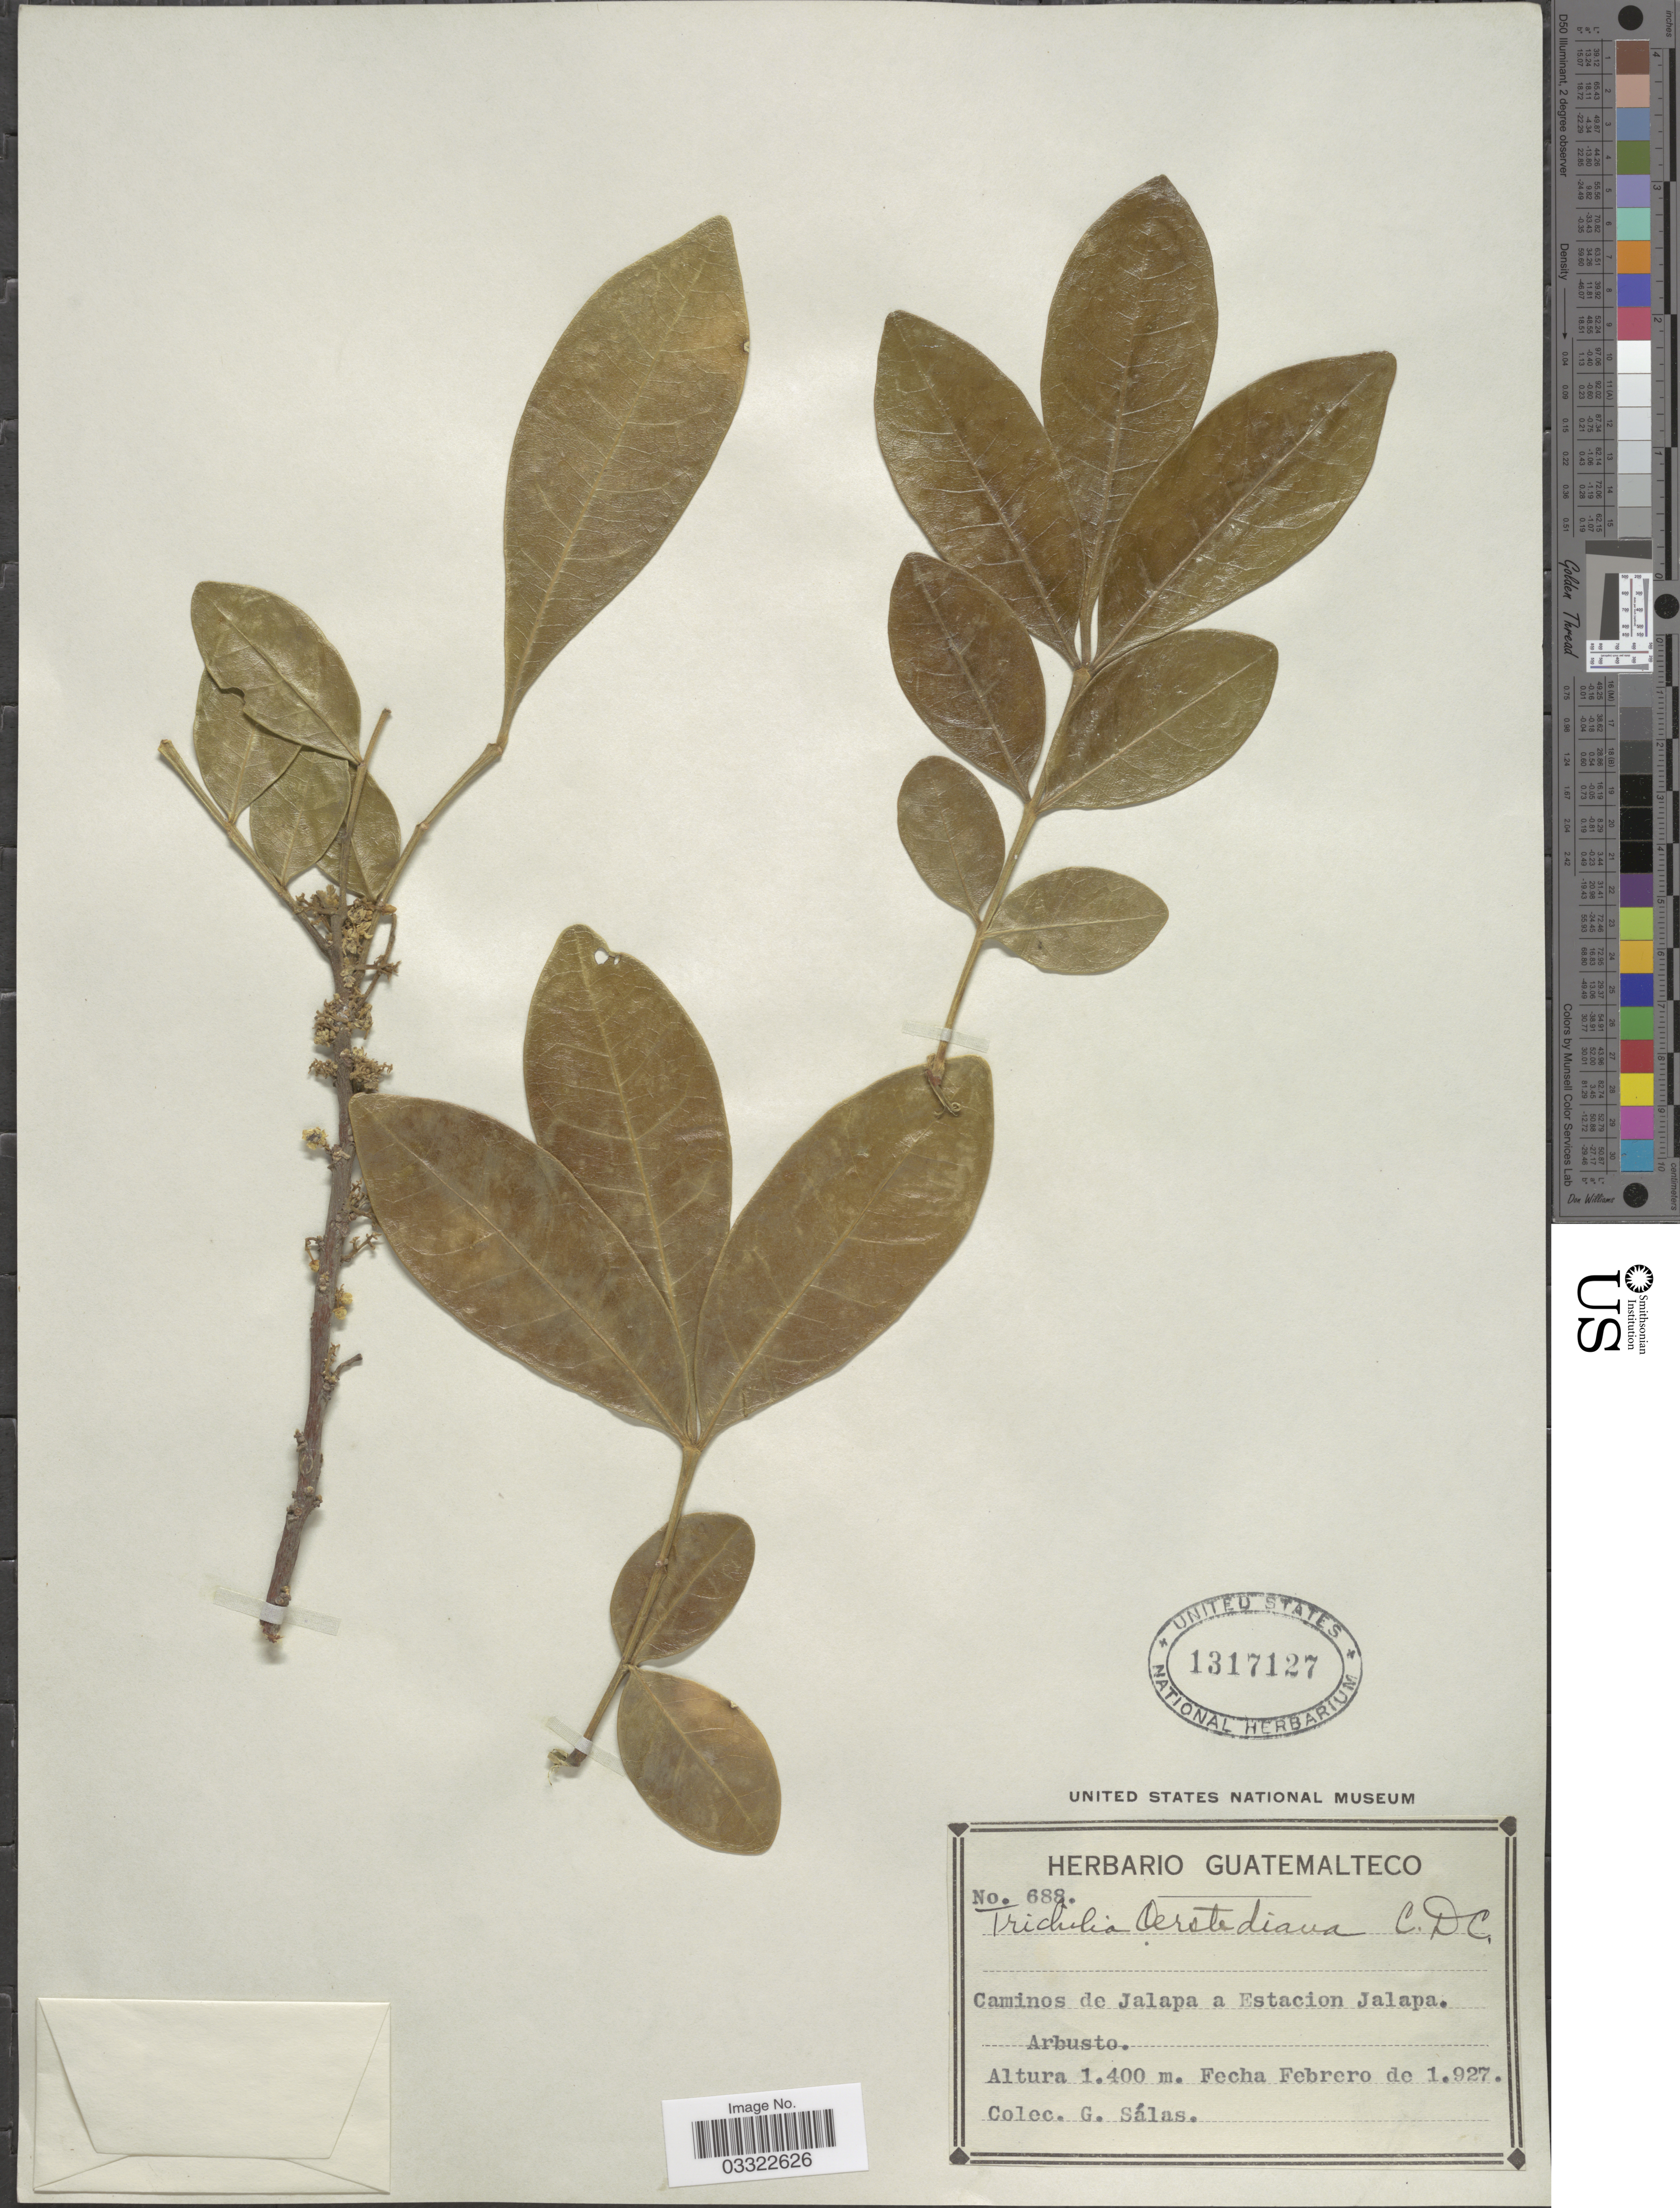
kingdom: Plantae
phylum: Tracheophyta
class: Magnoliopsida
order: Sapindales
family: Meliaceae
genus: Trichilia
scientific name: Trichilia oerstediana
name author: C. DC.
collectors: G. Salas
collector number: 688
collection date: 1927-02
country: Guatemala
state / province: Jalapa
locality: Caminos de Jalapa a Estacion Jalapa.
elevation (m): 1400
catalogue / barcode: US 1317127